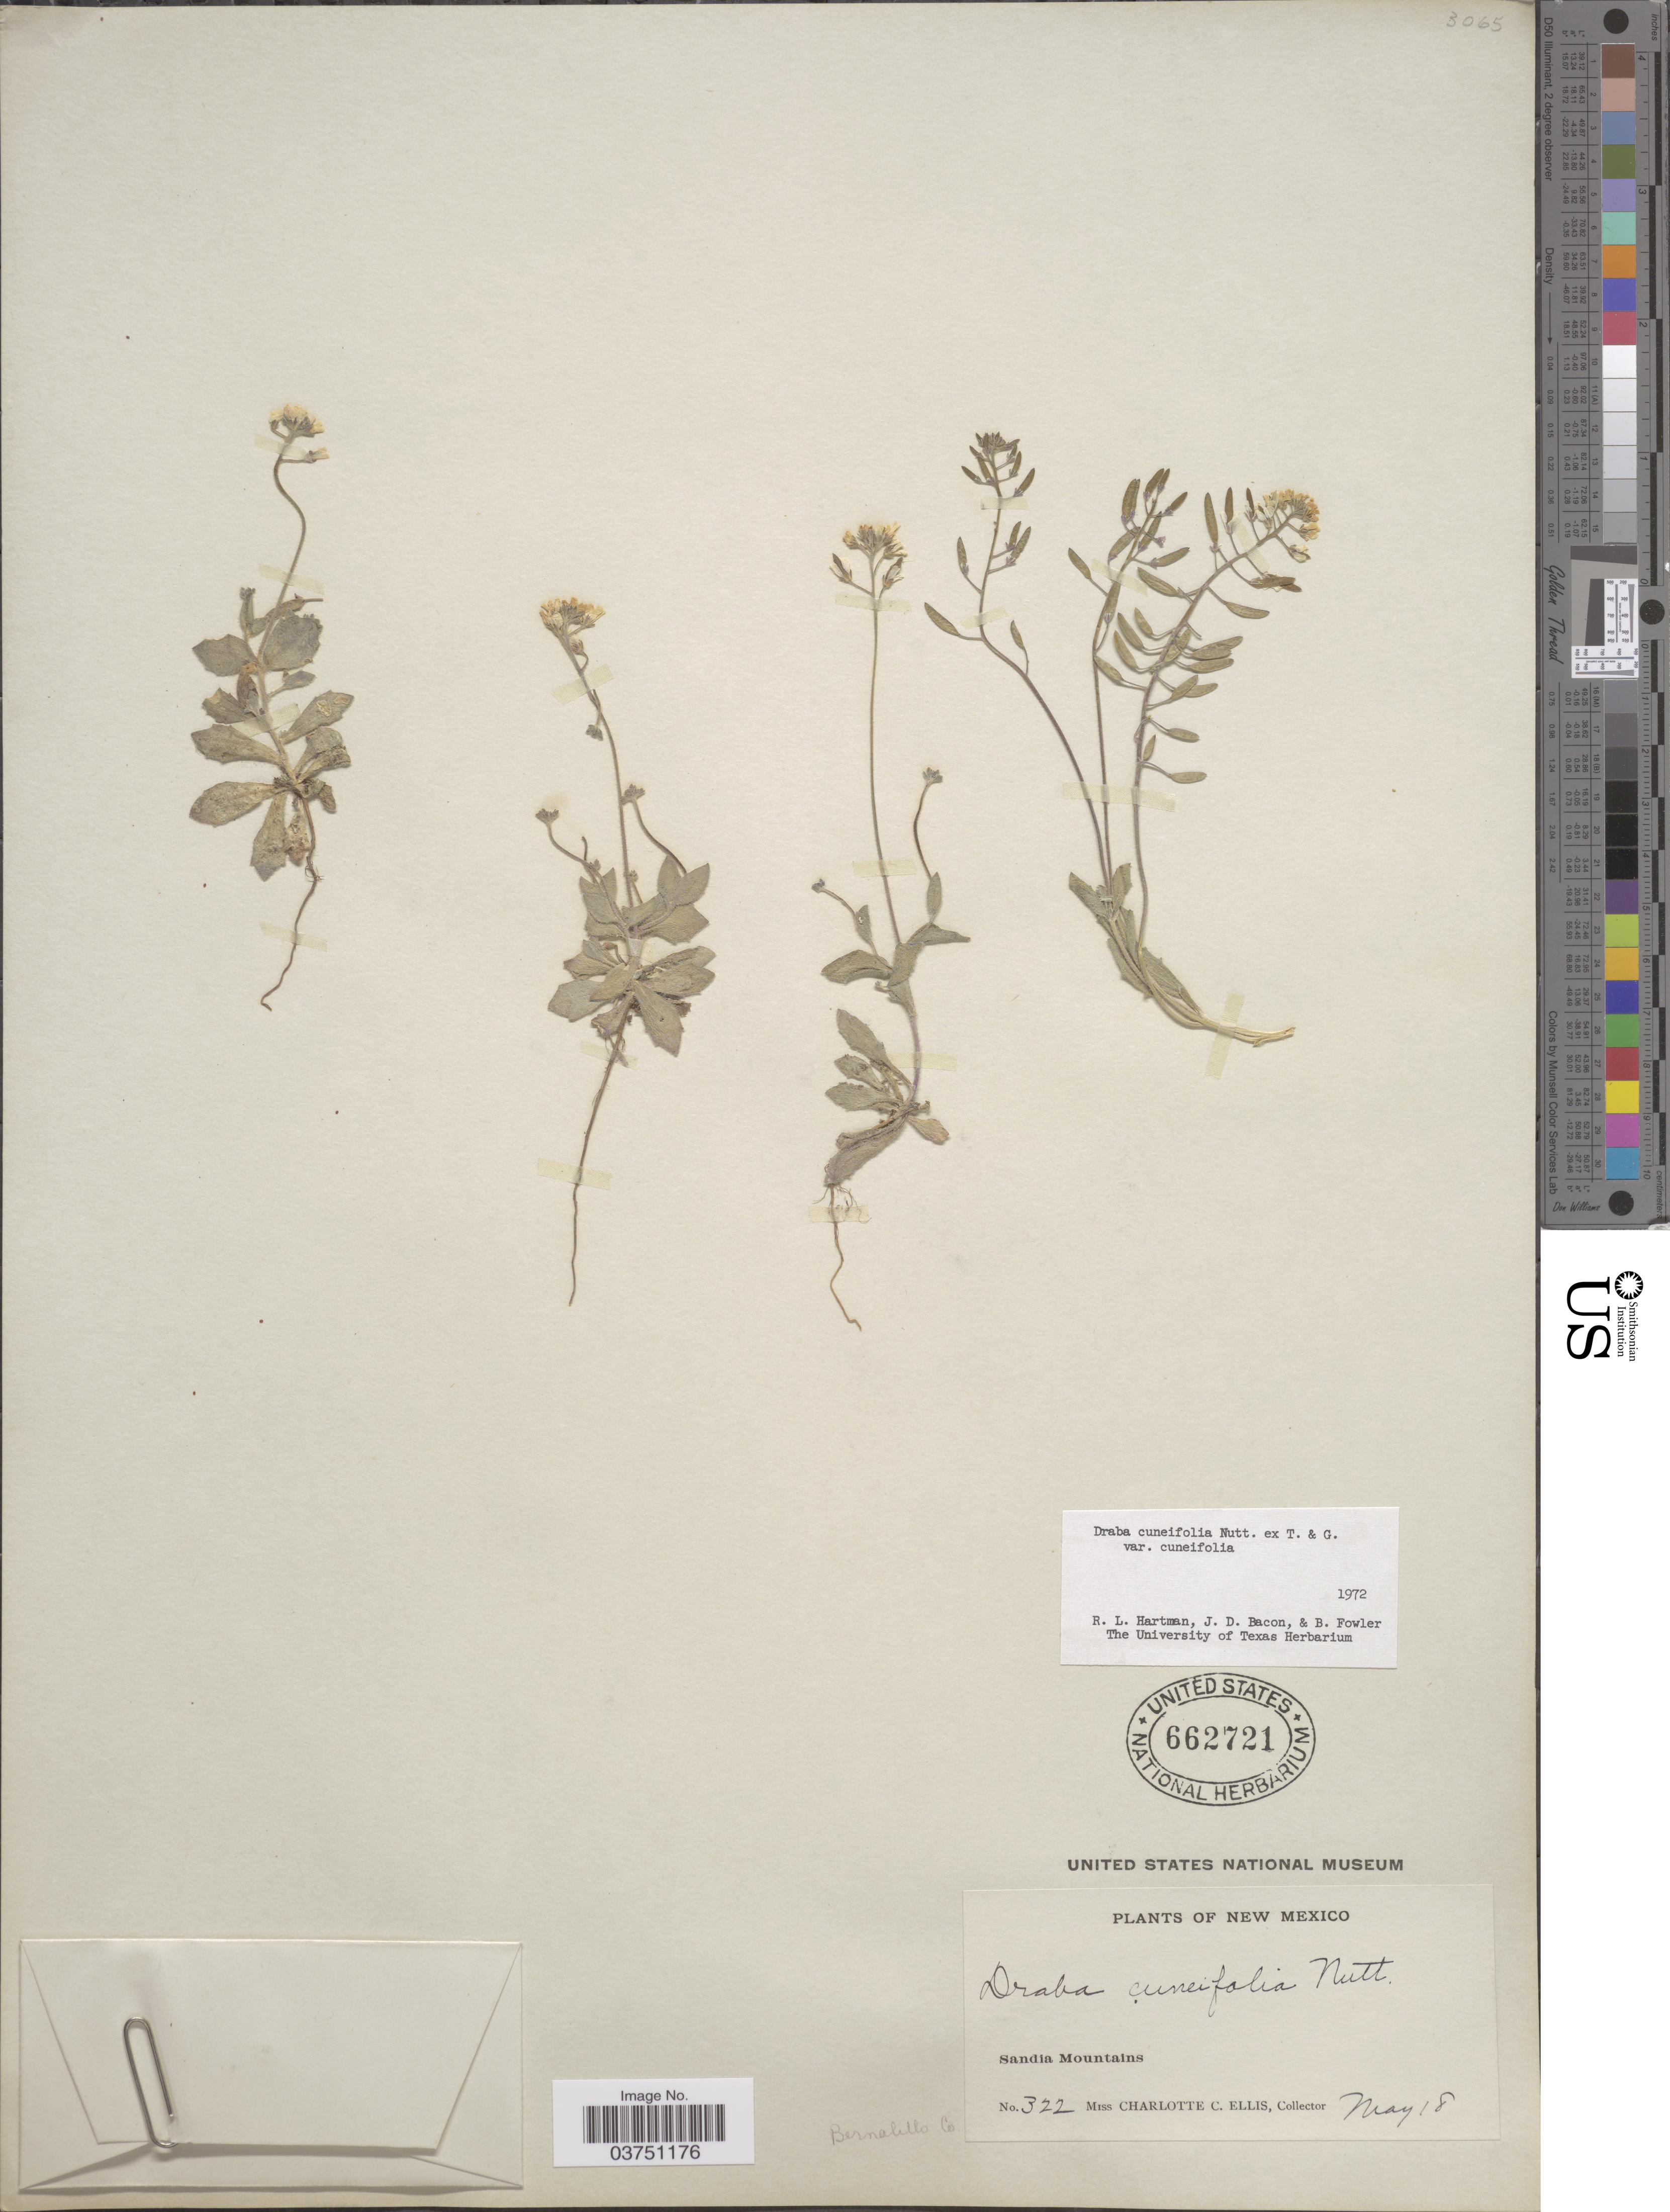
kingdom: Plantae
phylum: Tracheophyta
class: Magnoliopsida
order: Brassicales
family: Brassicaceae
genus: Draba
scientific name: Draba cuneifolia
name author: Nutt.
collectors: C. C. Ellis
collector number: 322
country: United States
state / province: New Mexico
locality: Sandia Mountains. Bernalillo Co.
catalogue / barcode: US 662721